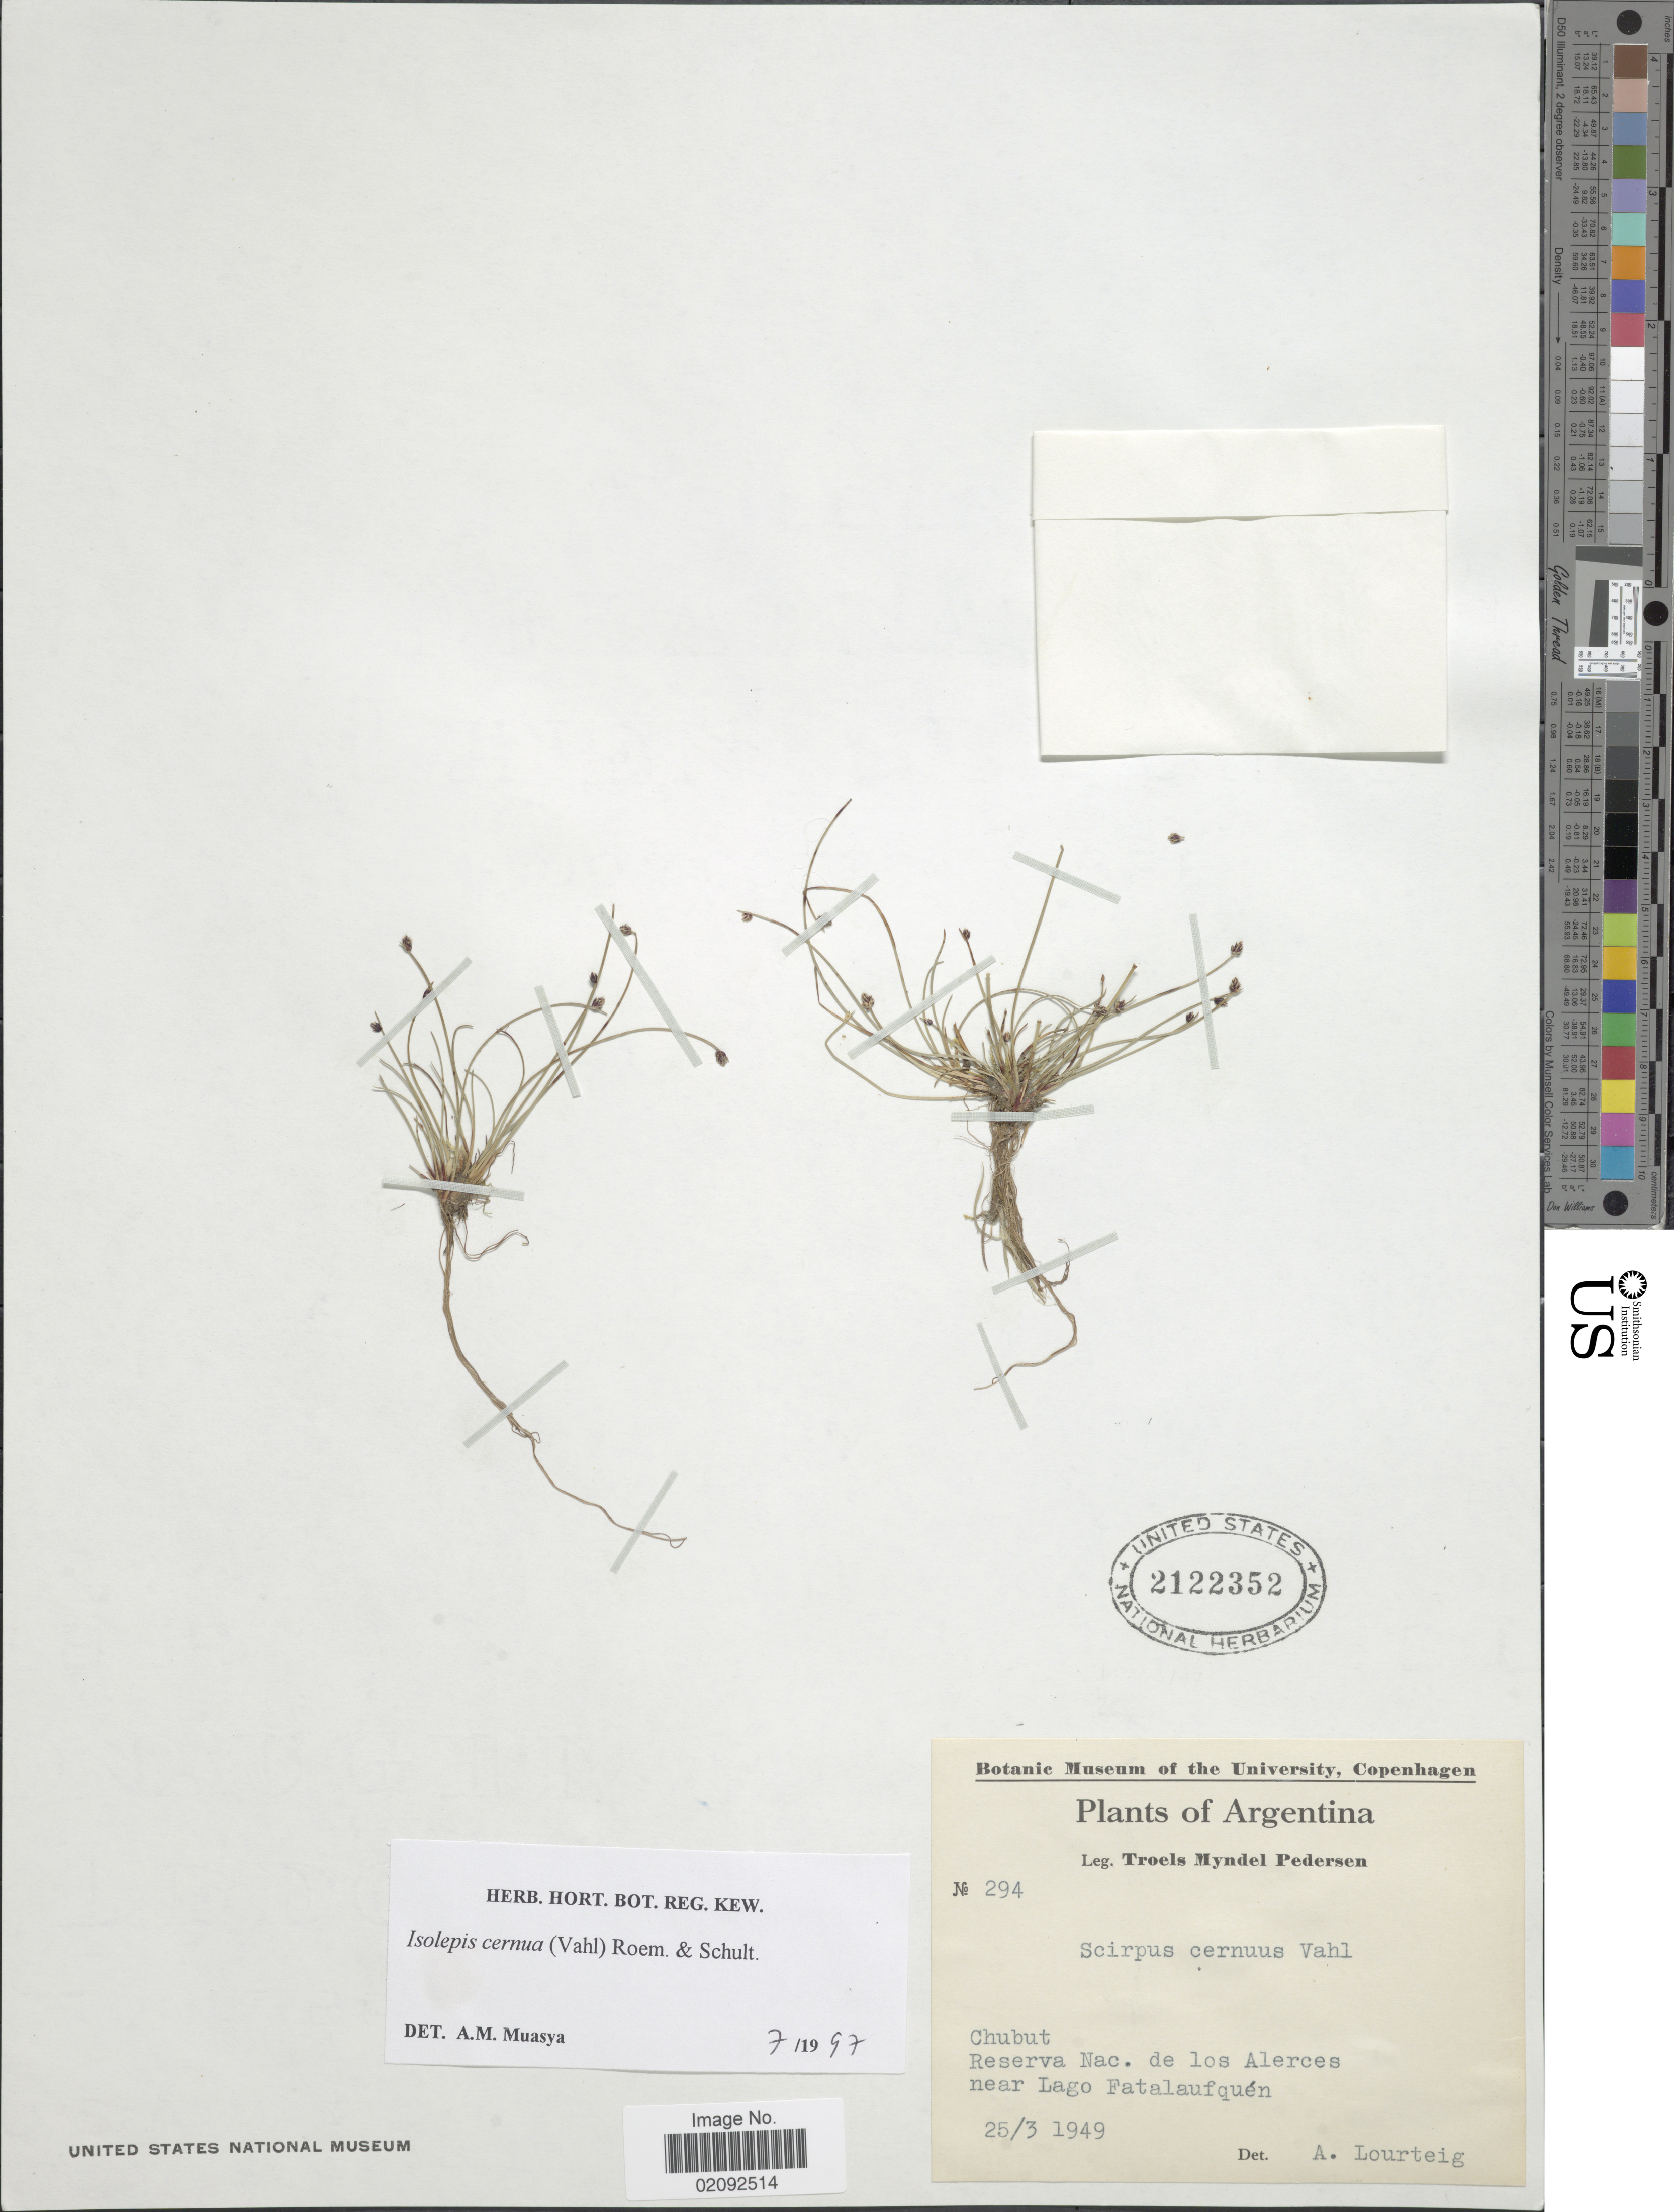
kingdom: Plantae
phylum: Tracheophyta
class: Liliopsida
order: Poales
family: Cyperaceae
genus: Isolepis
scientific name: Isolepis cernua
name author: (Vahl) Roem. & Schult.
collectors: T. Pederson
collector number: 294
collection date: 1949-03-25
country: Argentina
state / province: Chubut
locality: Reserva Nac. de los Alerces near Lago Fatalaufquen.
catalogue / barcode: US 2122352